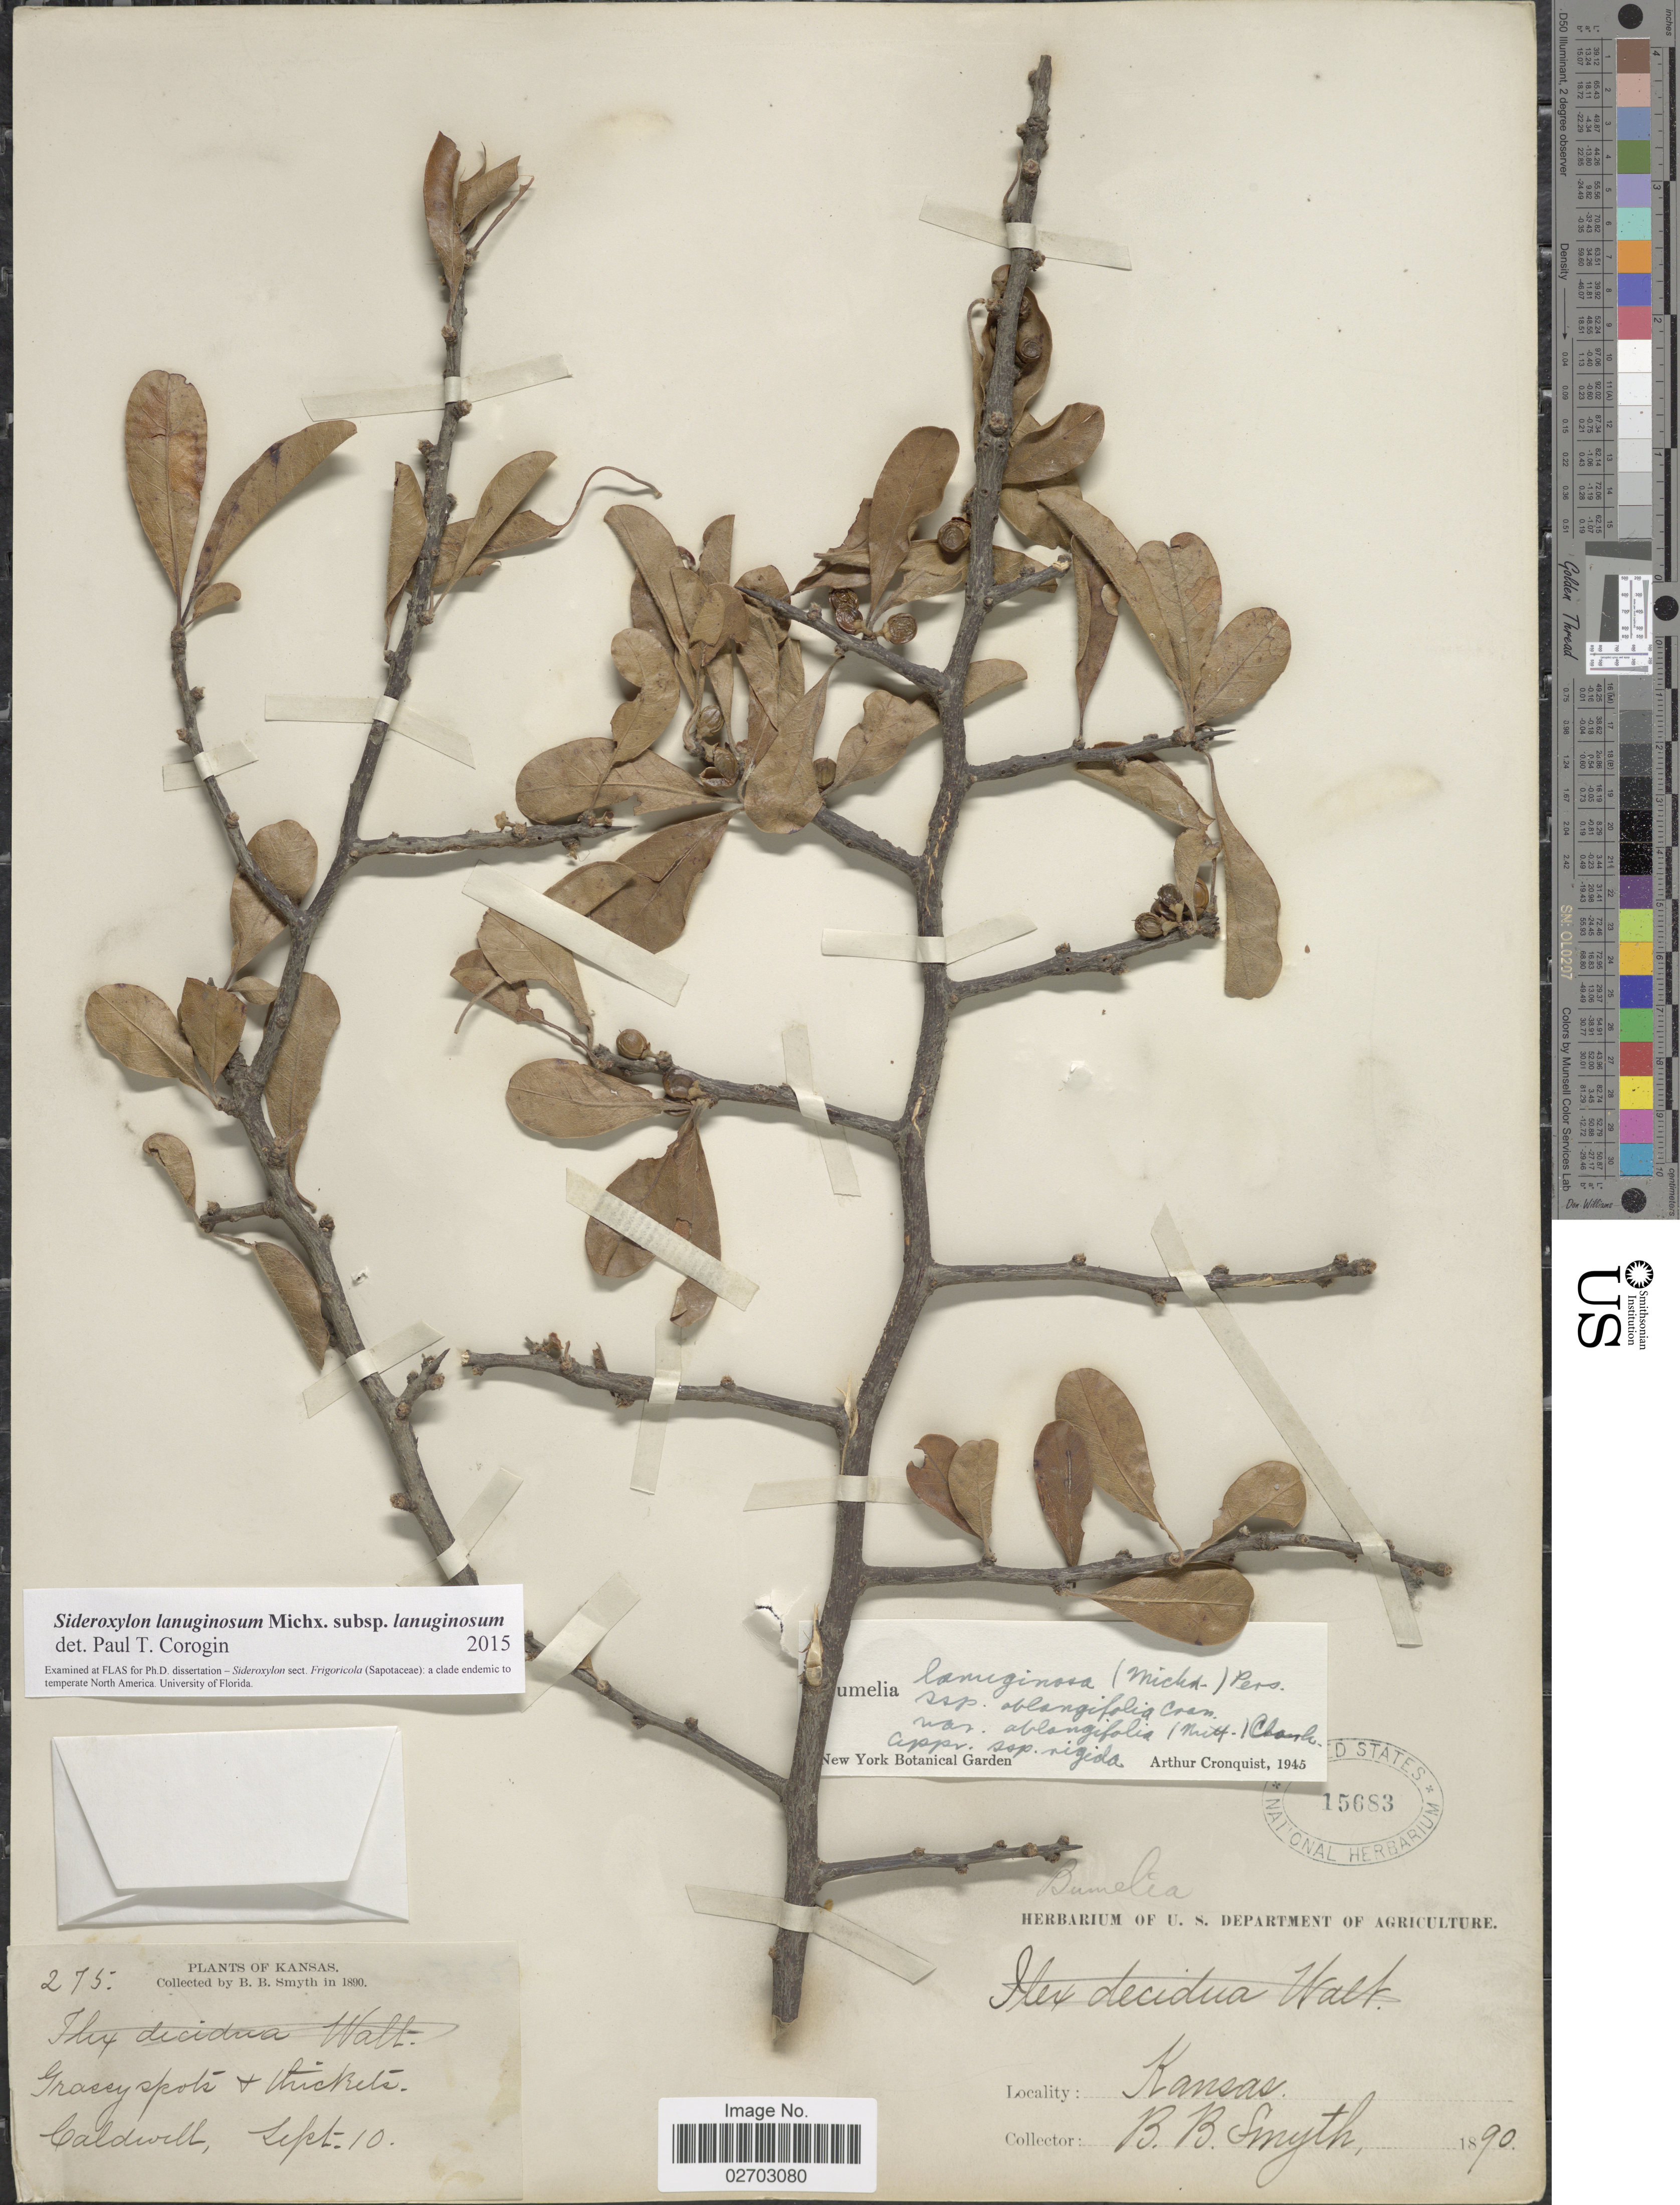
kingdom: Plantae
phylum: Tracheophyta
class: Magnoliopsida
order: Ericales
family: Sapotaceae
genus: Sideroxylon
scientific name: Sideroxylon lanuginosum subsp. lanuginosum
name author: Michx.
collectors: B. Smyth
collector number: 275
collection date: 1890-09-10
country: United States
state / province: Kansas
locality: Grassy spots + thickets, Caldwell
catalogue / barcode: US 15683